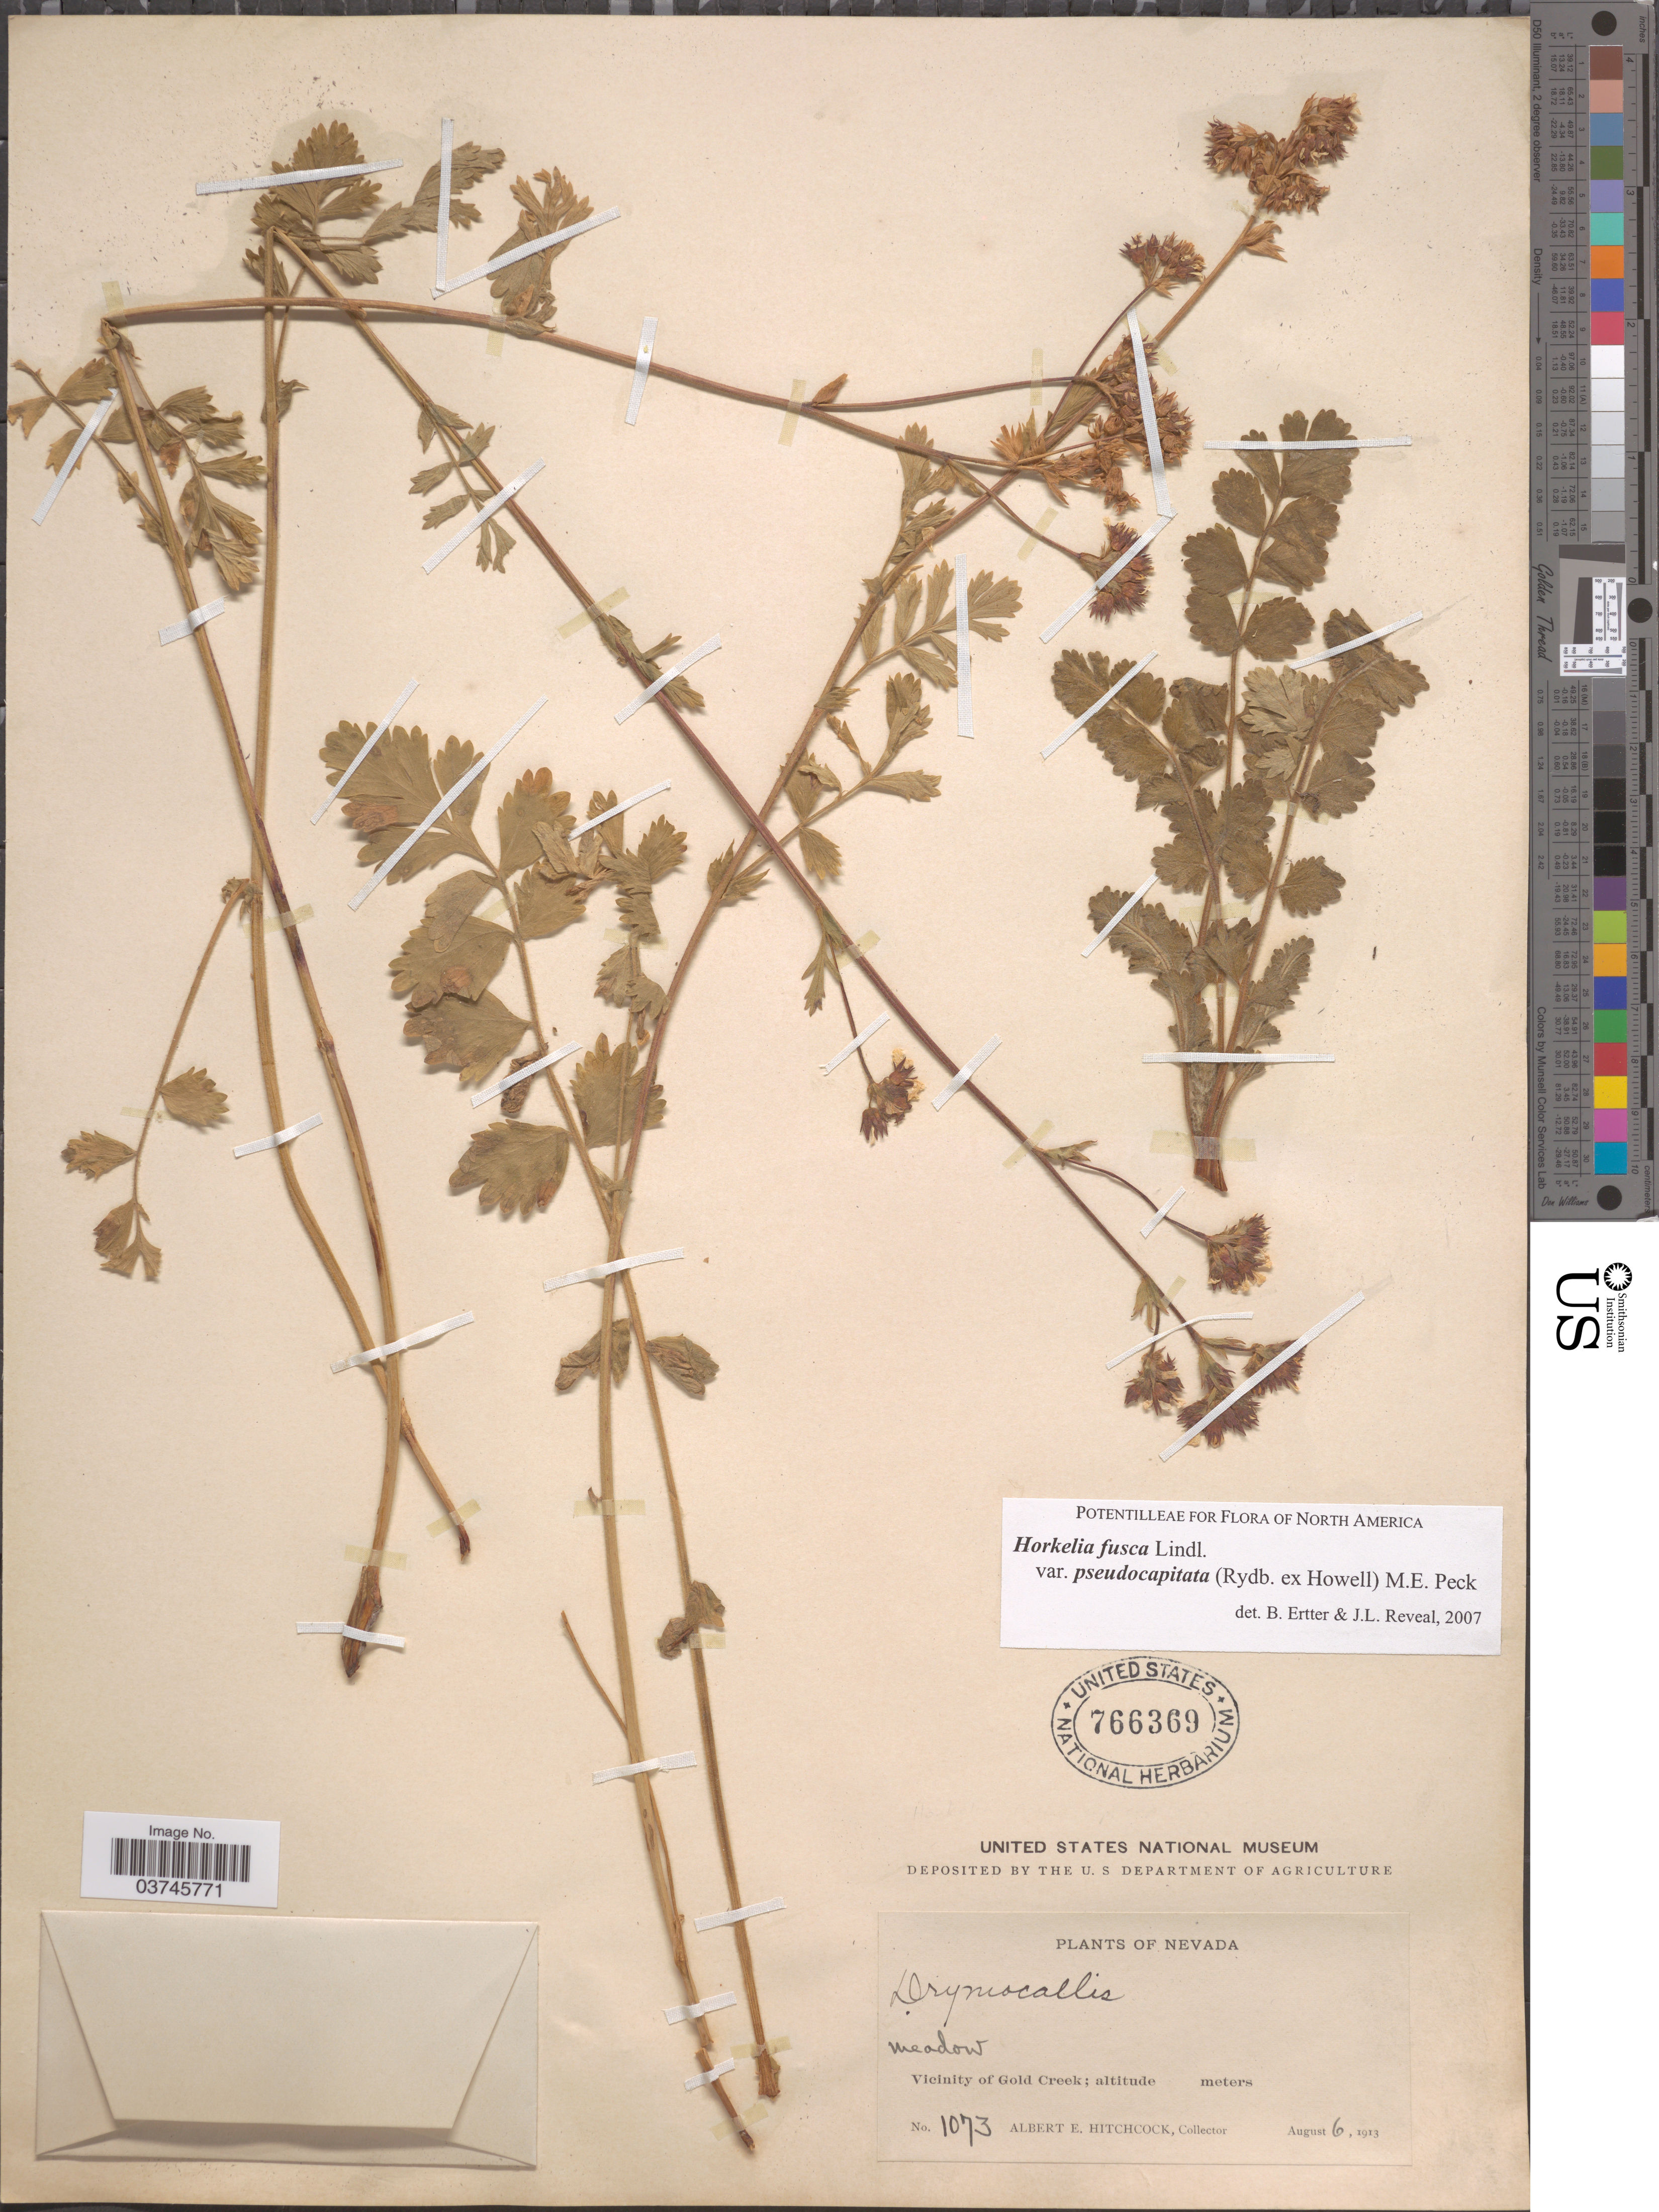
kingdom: Plantae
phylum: Tracheophyta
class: Magnoliopsida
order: Rosales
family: Rosaceae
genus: Potentilla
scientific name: Potentilla douglasii var. pseudocapitata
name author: (Rydb. ex Howell) Jeps.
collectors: A. Hitchcock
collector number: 1073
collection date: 1913-08-06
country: United States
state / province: Nevada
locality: Vicinity of Gold Creek.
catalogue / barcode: US 766369